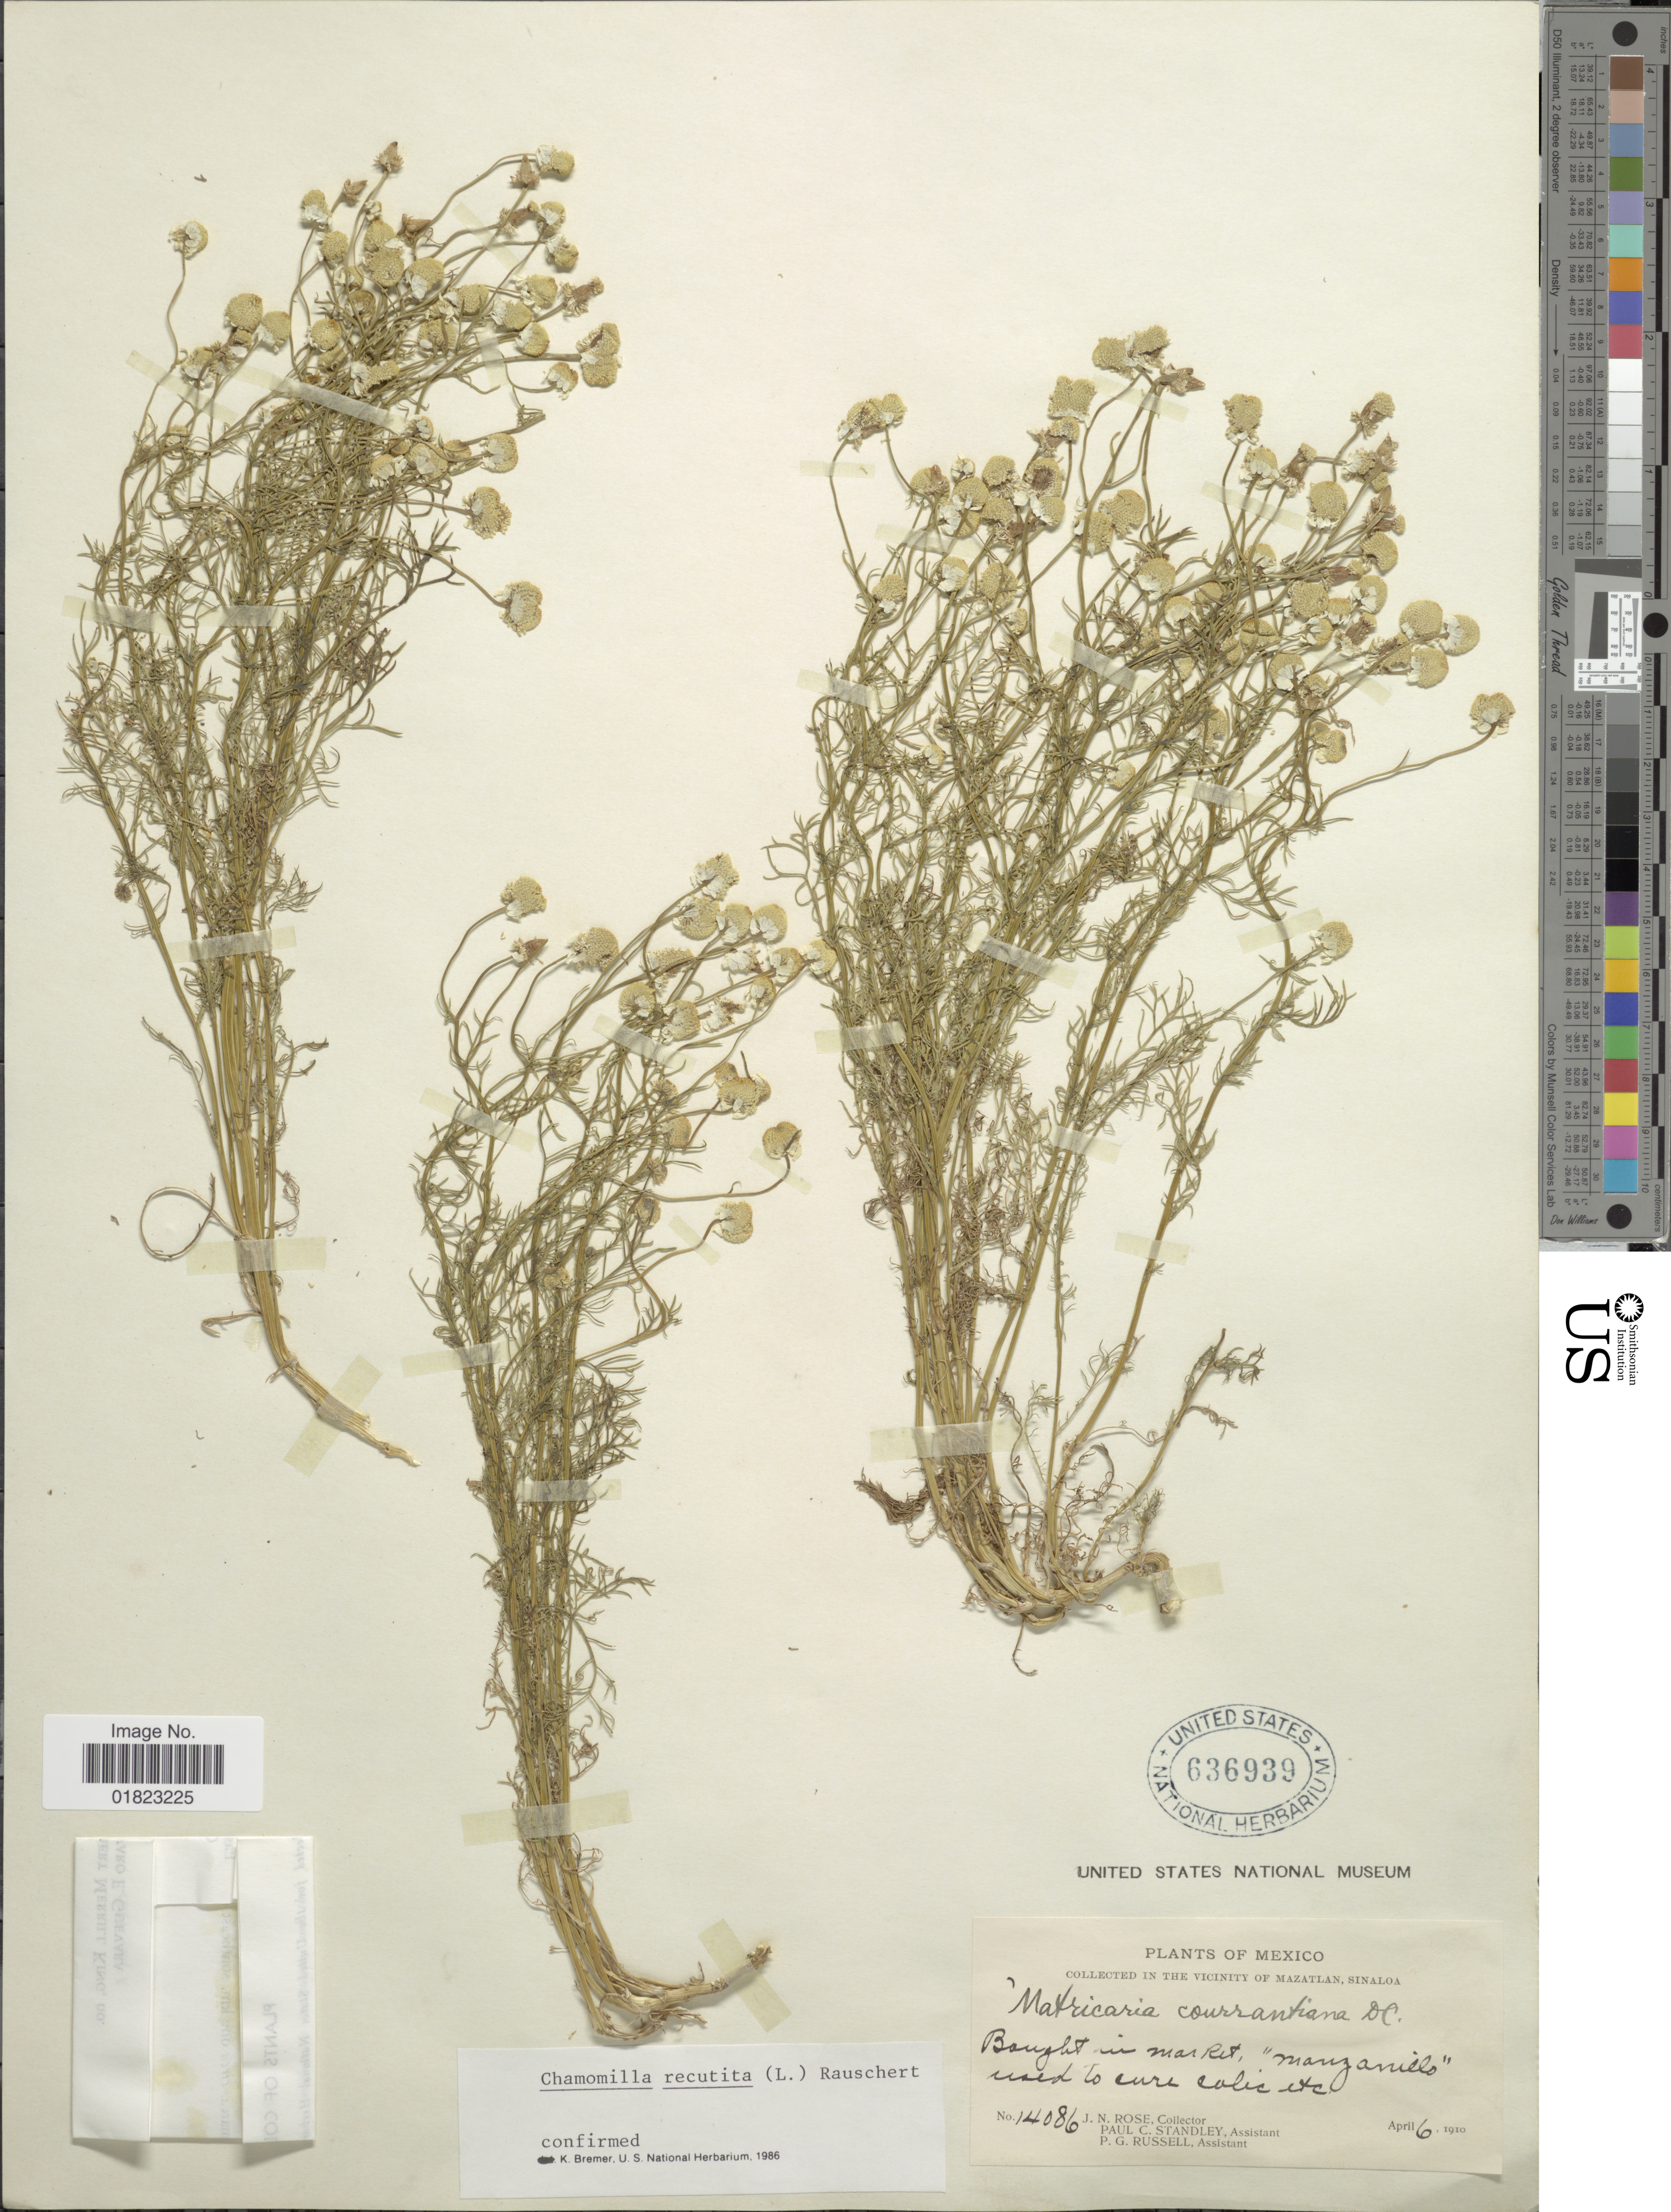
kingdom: Plantae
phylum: Tracheophyta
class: Magnoliopsida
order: Asterales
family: Asteraceae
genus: Matricaria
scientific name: Matricaria recutita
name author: L.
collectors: J. N. Rose, P. C. Standley & P. G. Russell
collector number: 14086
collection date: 1910-04-06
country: Mexico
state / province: Sinaloa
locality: Baugt in market,Mangzanillo, In vicinity of Mazatlan, Sinaloa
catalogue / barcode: US 636939